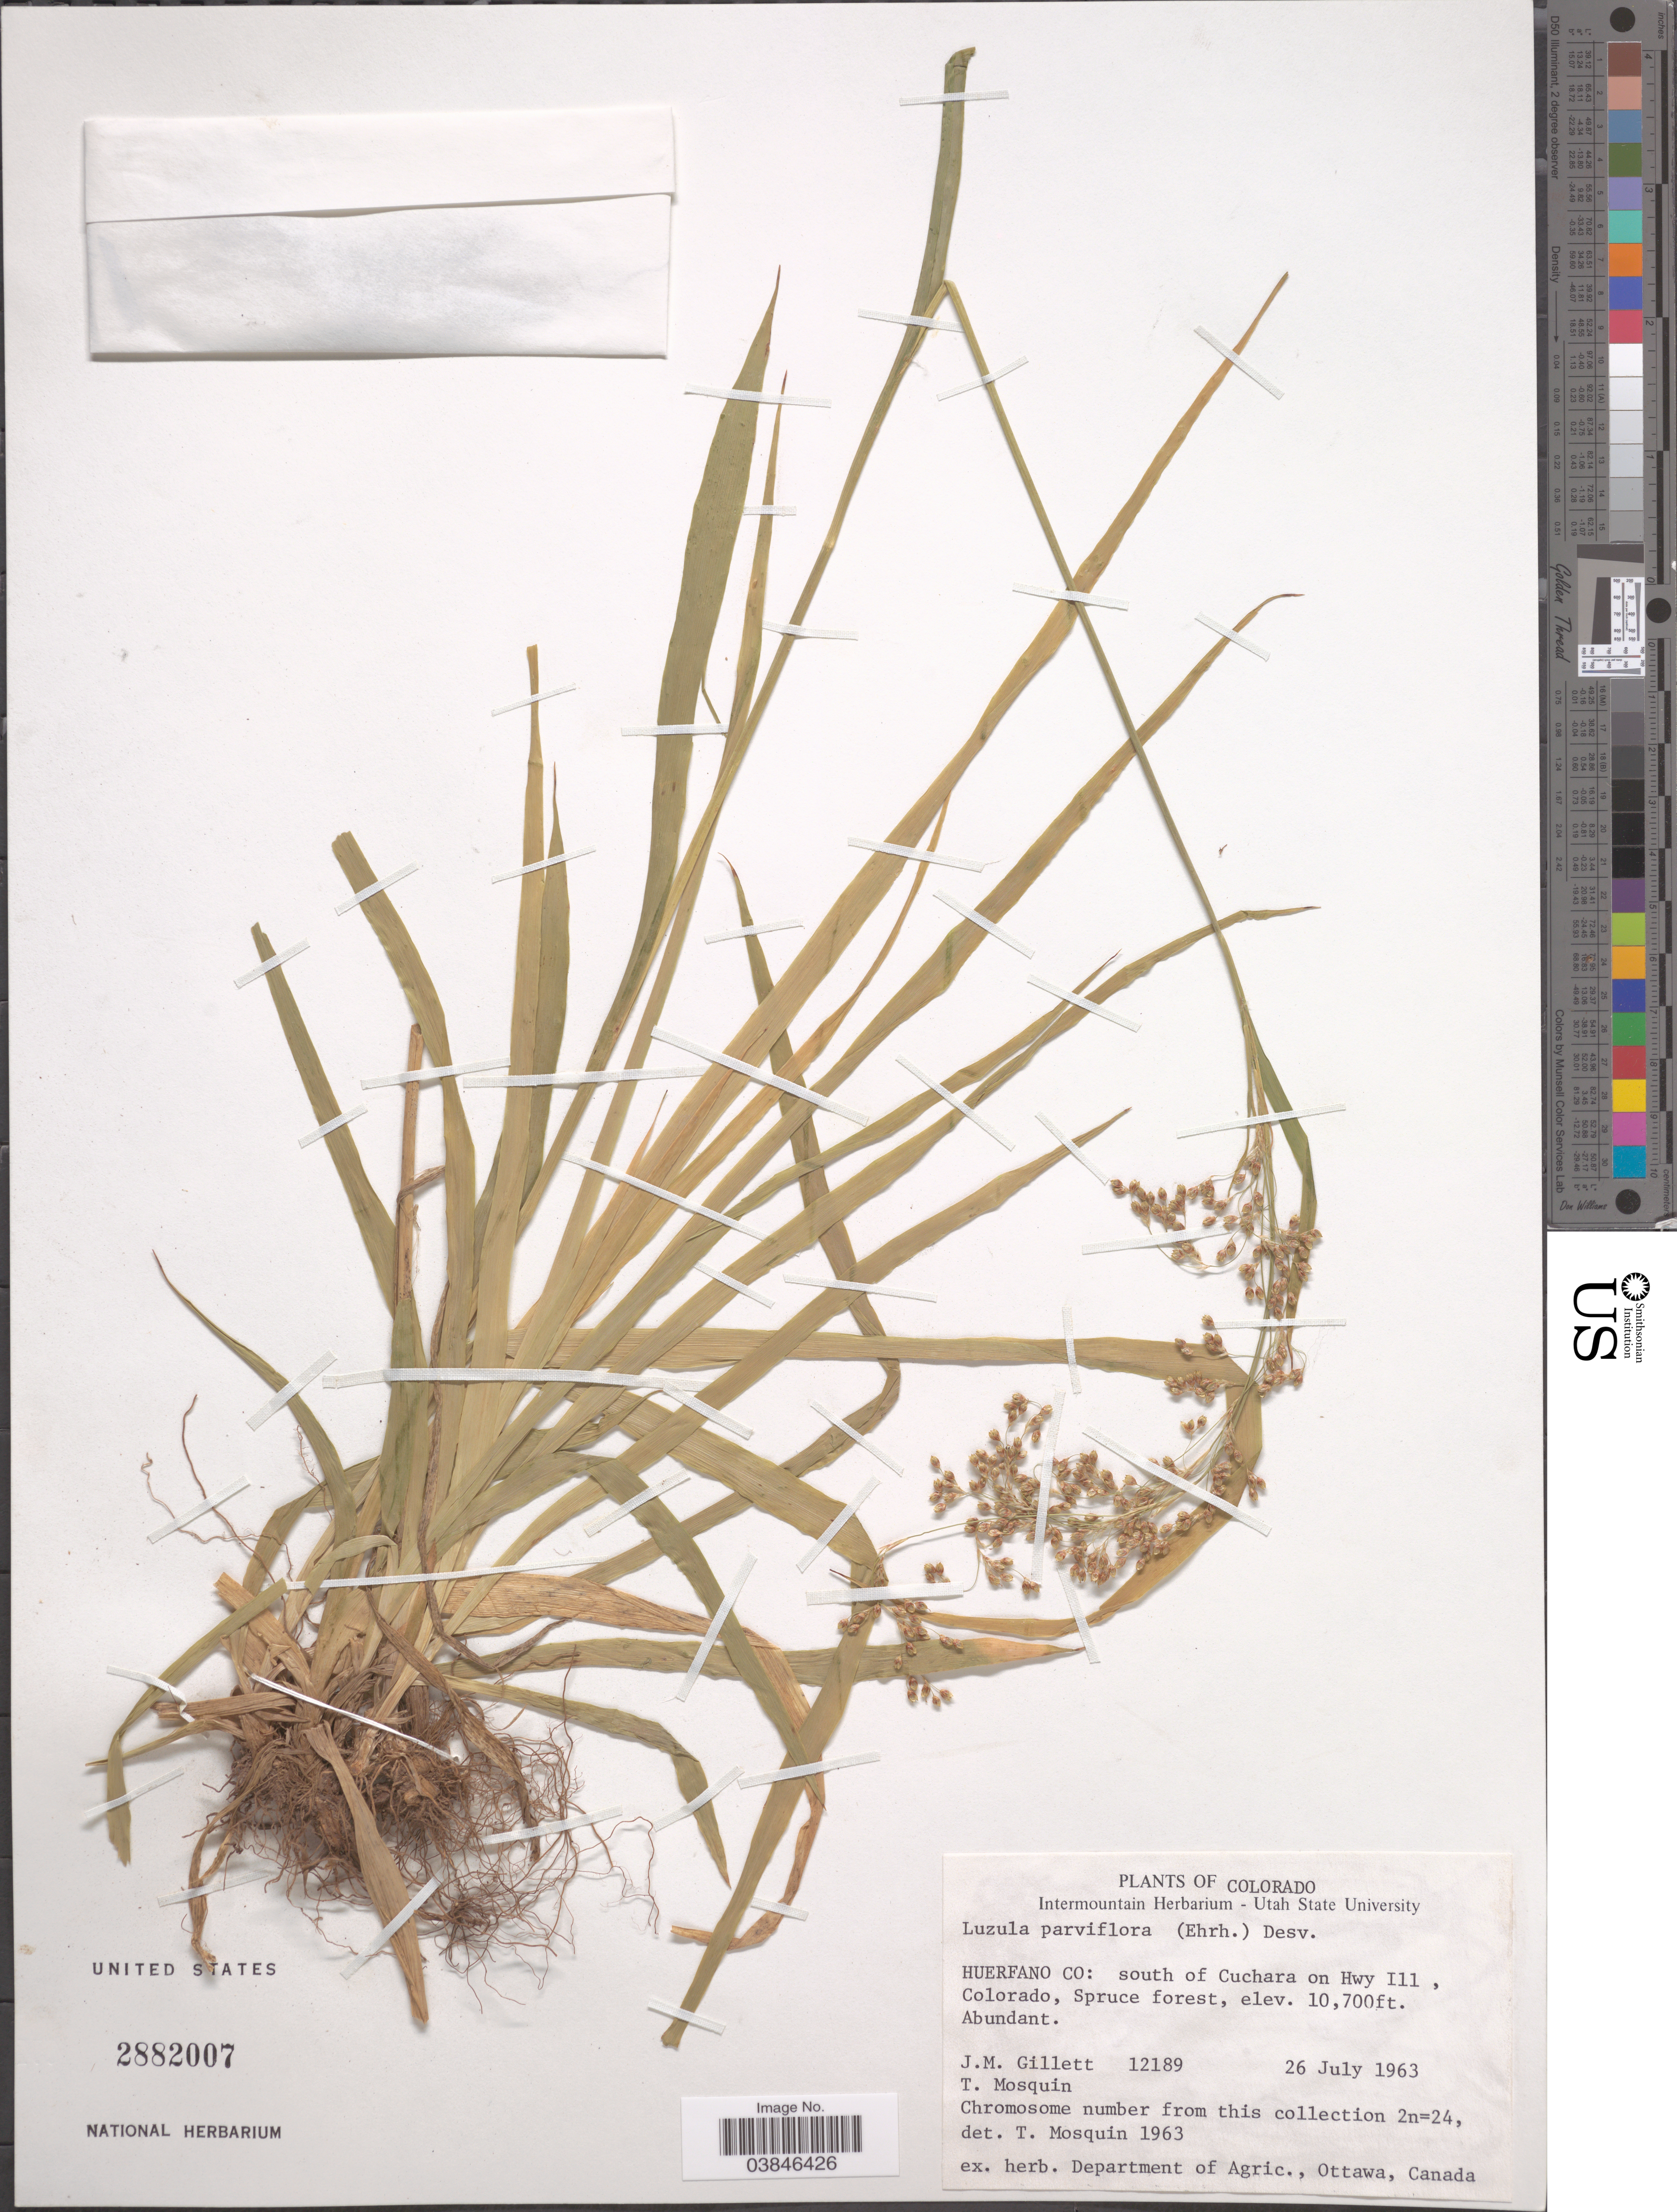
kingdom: Plantae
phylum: Tracheophyta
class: Liliopsida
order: Poales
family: Juncaceae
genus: Luzula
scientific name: Luzula parviflora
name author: (Ehrh.) Desv.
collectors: J. M. Gillett & T. Mosquin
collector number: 12189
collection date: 1963-07-26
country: United States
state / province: Colorado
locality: Huerfano Co: South of Cuchara on Hwy I11, Colorado, Spruce forest.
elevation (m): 3261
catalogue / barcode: US 2882007